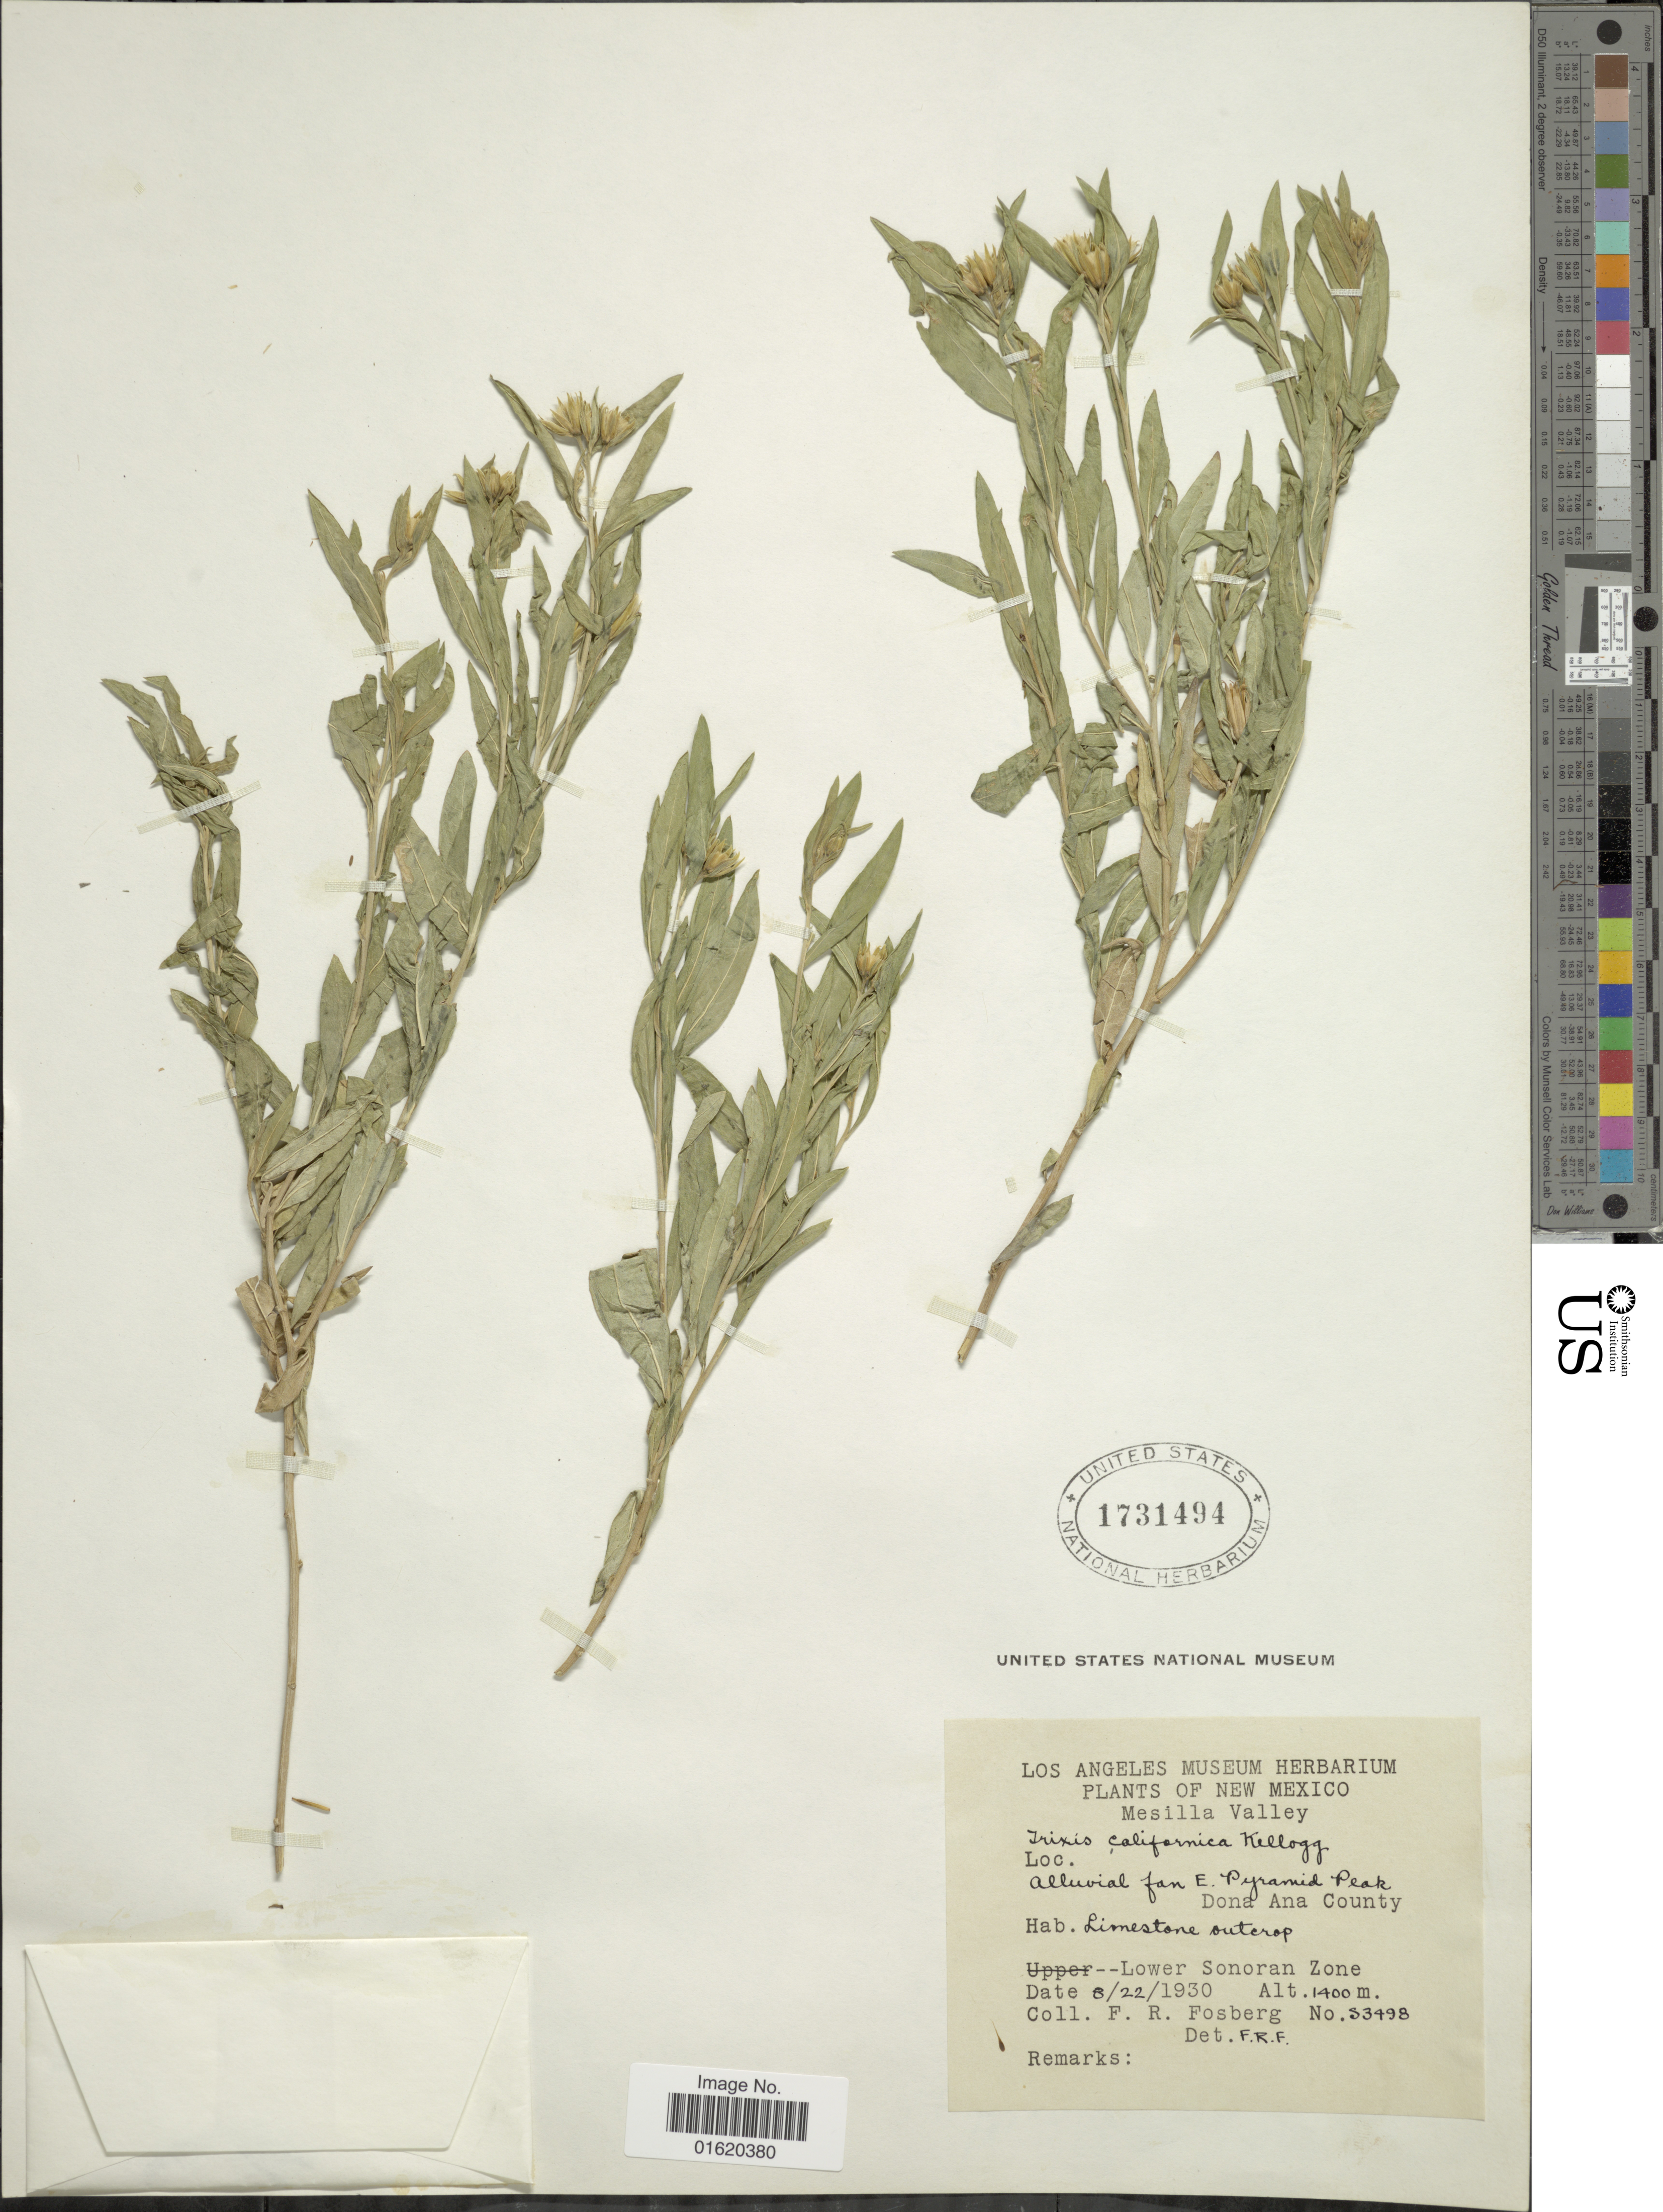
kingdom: Plantae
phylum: Tracheophyta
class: Magnoliopsida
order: Asterales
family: Asteraceae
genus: Trixis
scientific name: Trixis californica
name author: Kellogg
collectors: F. R. Fosberg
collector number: S3498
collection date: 1930-08-22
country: United States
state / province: New Mexico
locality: Mesilla Valley, Alluvial fan E. Pyramid Peak, Dona Ana County, Limestone outcrop, lower Sonoran Zone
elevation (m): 1400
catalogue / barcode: US 1731494